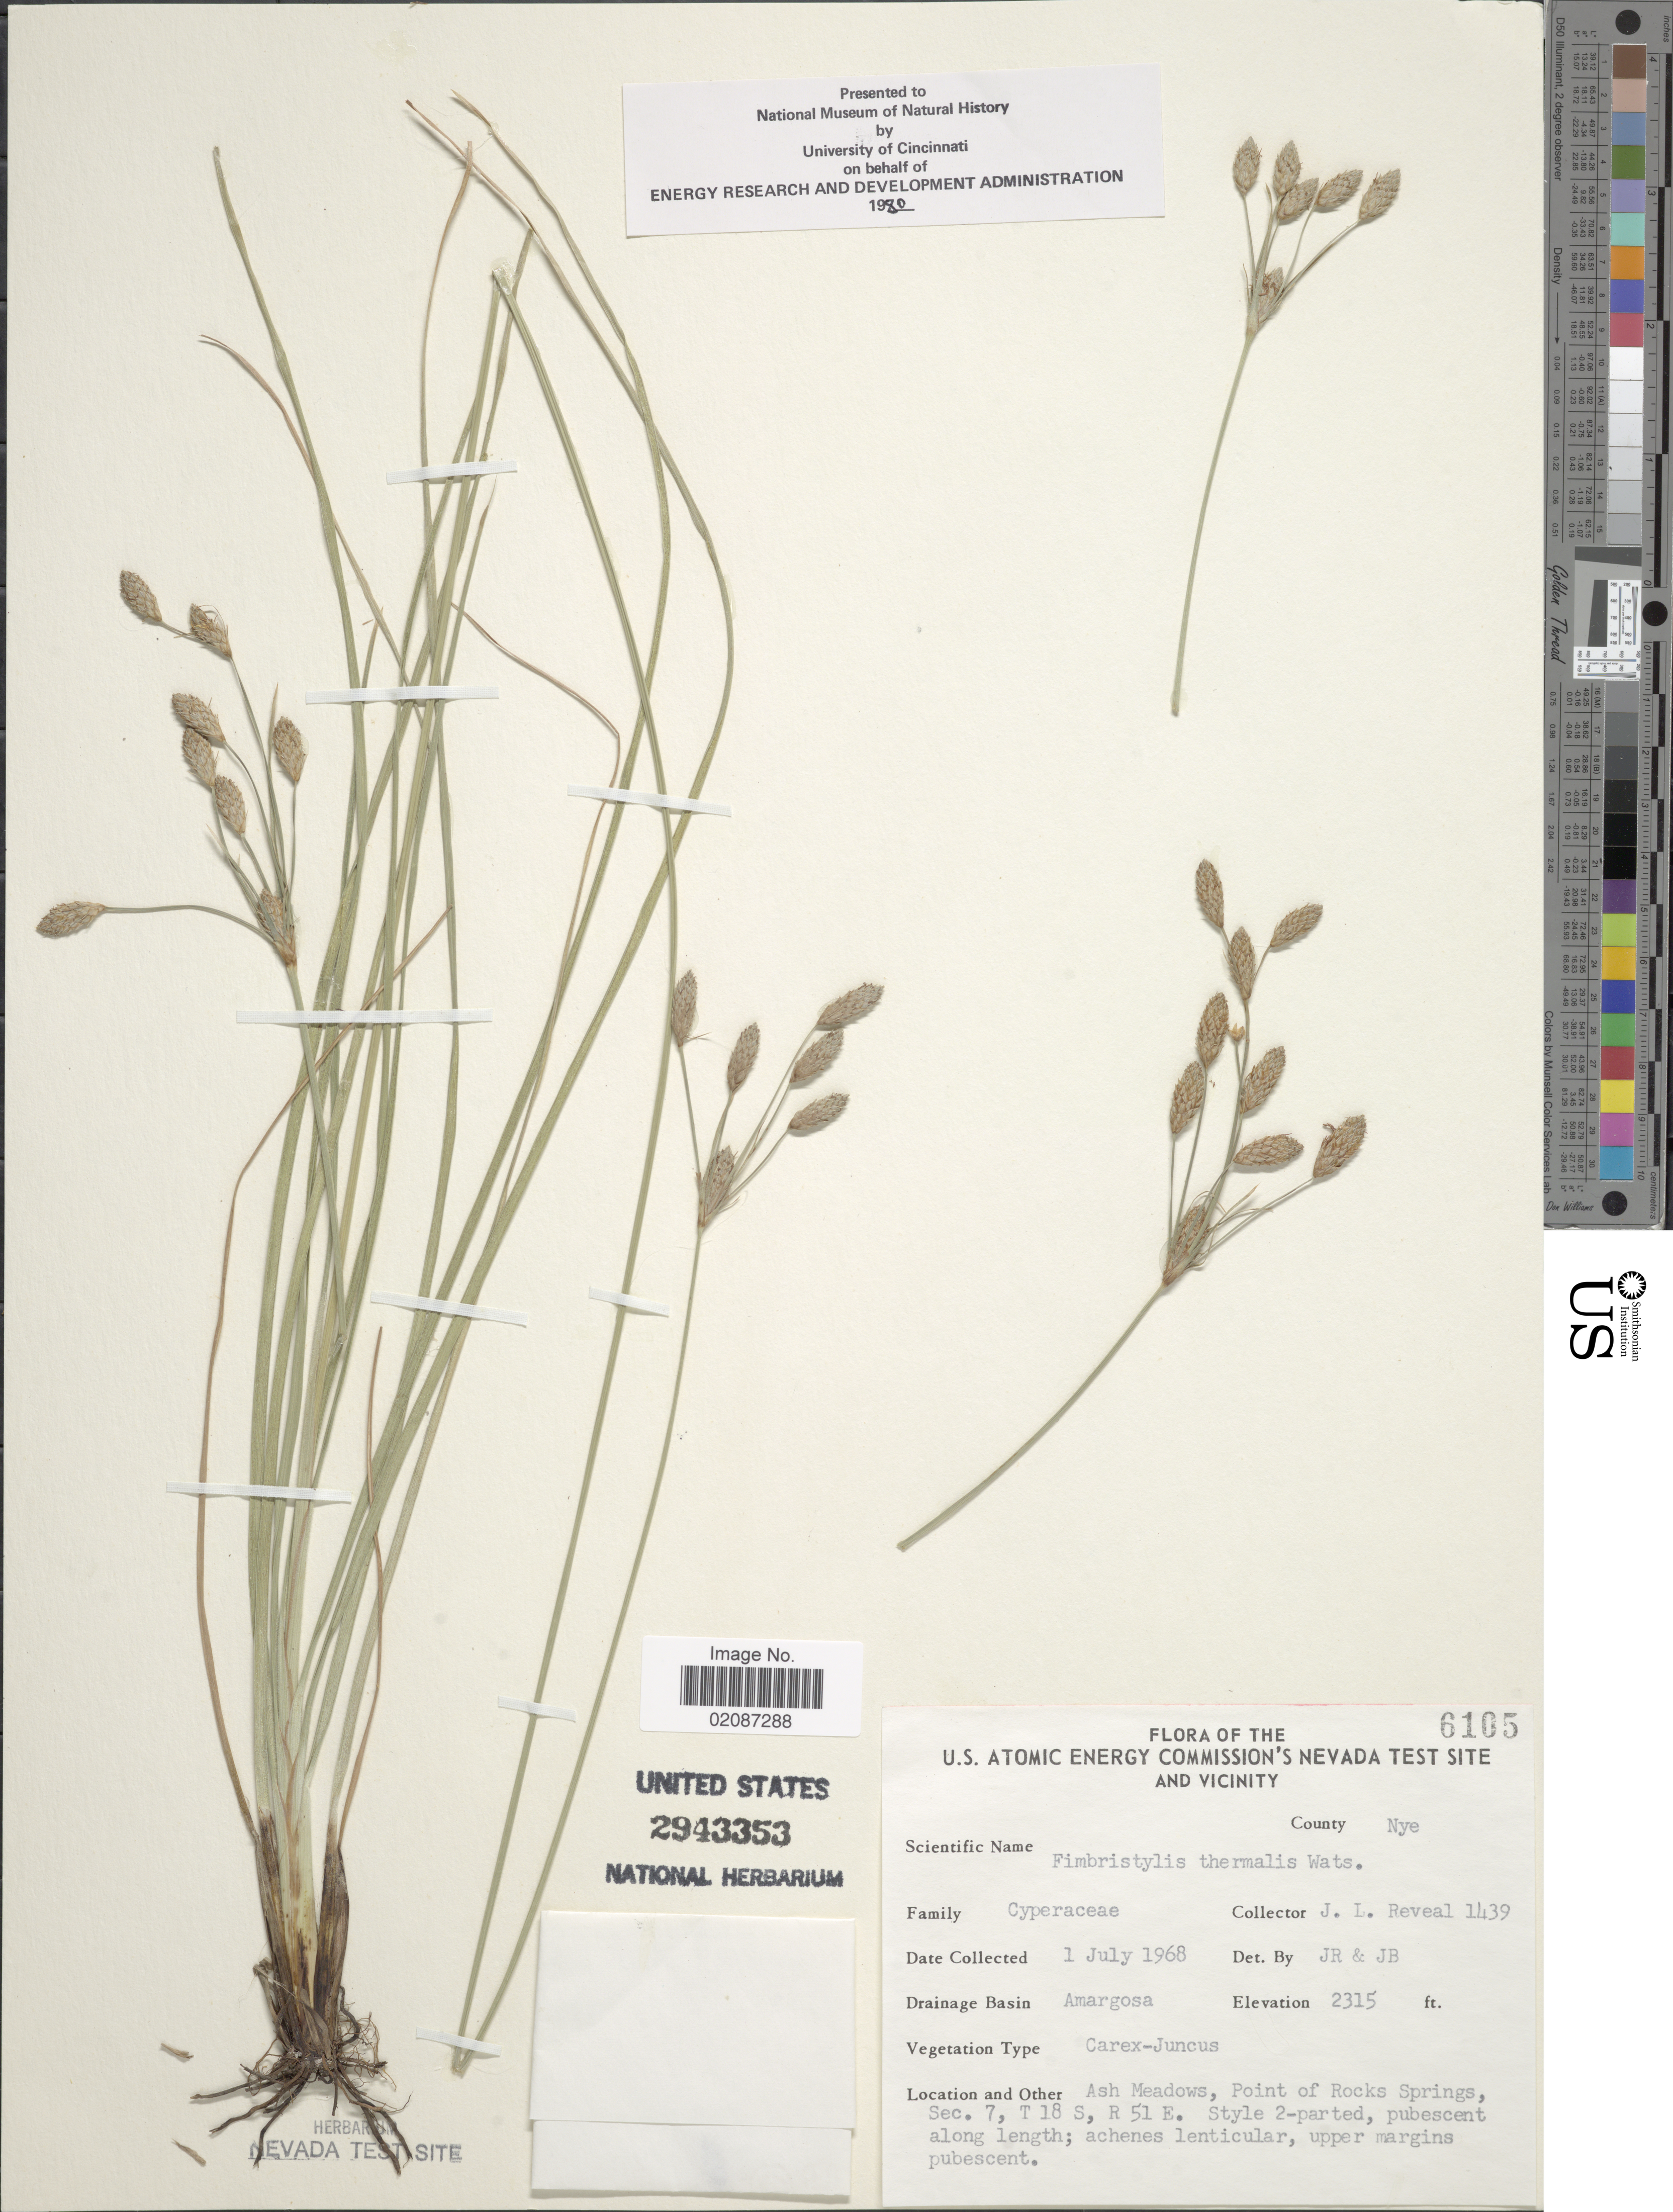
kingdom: Plantae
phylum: Tracheophyta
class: Liliopsida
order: Poales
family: Cyperaceae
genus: Fimbristylis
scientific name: Fimbristylis thermalis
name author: S. Watson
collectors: J. L. Reveal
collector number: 6105/1439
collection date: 1968-07-01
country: United States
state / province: Nevada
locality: U.S. Atomic Energy Commission's Nevada Test Site and vicinity, County Nye, Ash meadows, Point of Rocks Springs, Sec. 7, T18S, R51E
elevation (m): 706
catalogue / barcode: US 2943353